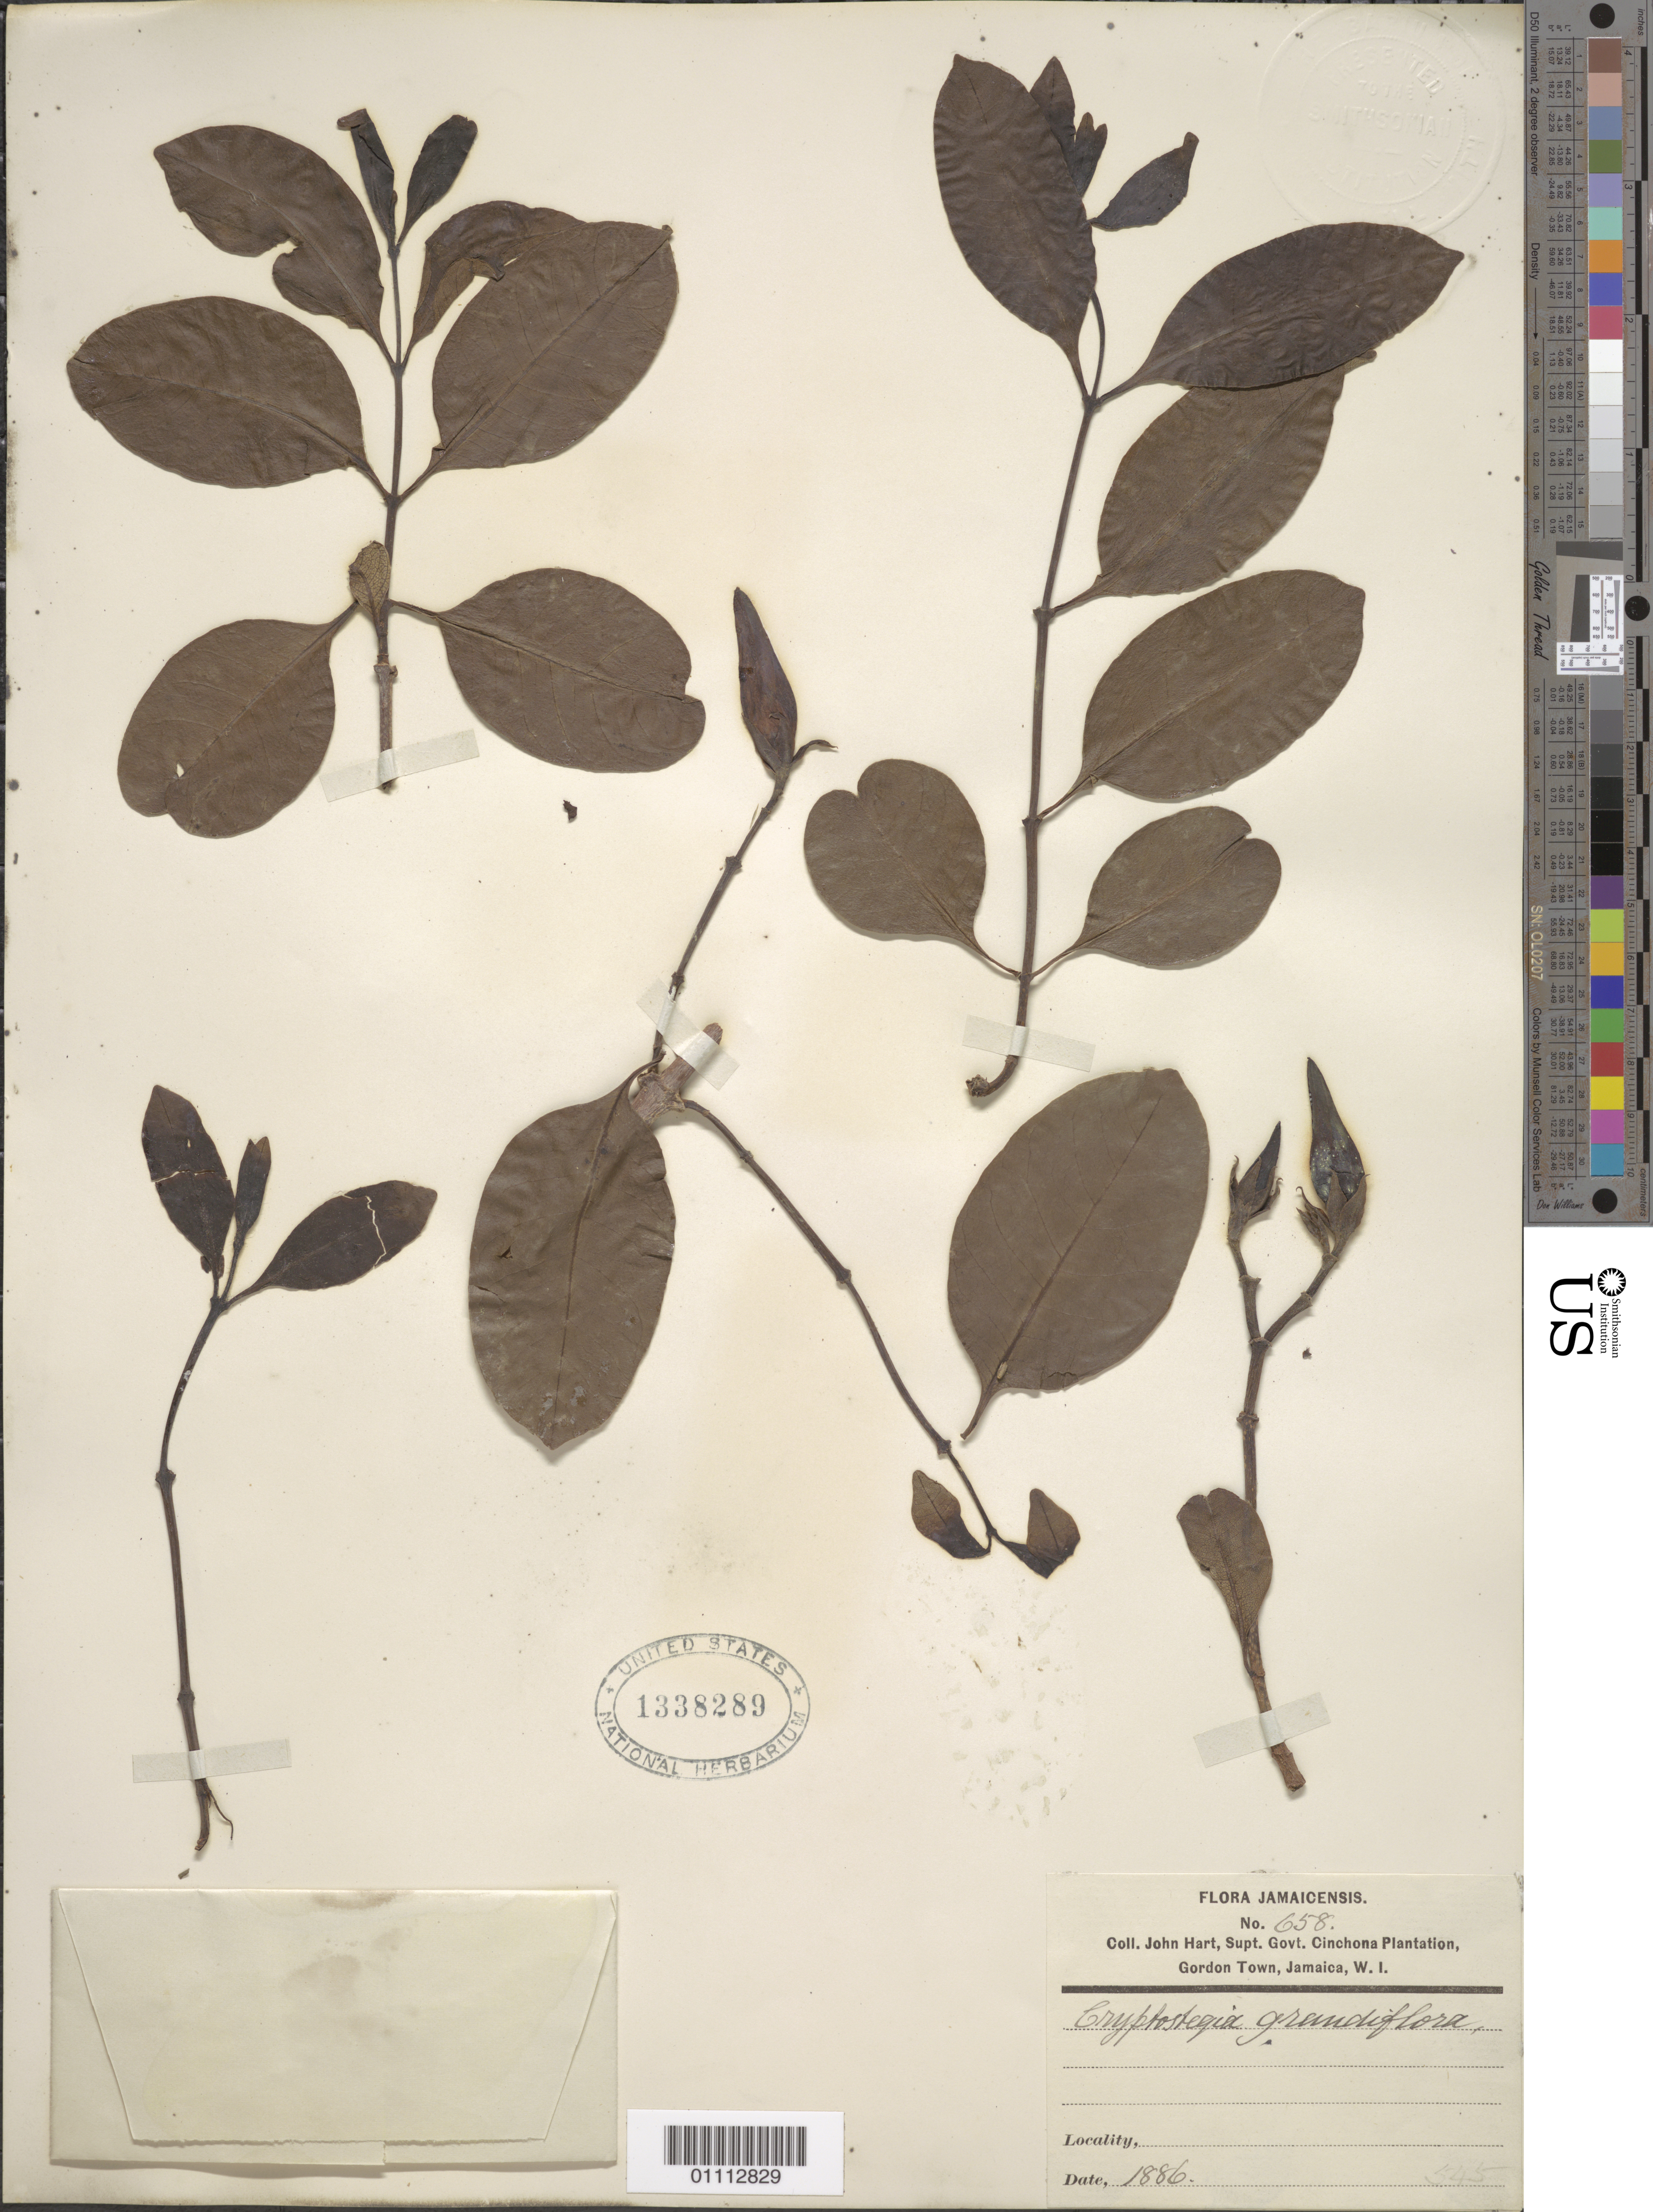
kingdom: Plantae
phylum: Tracheophyta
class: Magnoliopsida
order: Gentianales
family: Apocynaceae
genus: Cryptostegia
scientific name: Cryptostegia grandiflora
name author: Roxb. ex R. Br.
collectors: J. Hart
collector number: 658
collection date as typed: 1886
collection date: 1886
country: Jamaica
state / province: Saint Andrew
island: Jamaica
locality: Chinchona Plantation, Gordon Town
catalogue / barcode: US 1338289